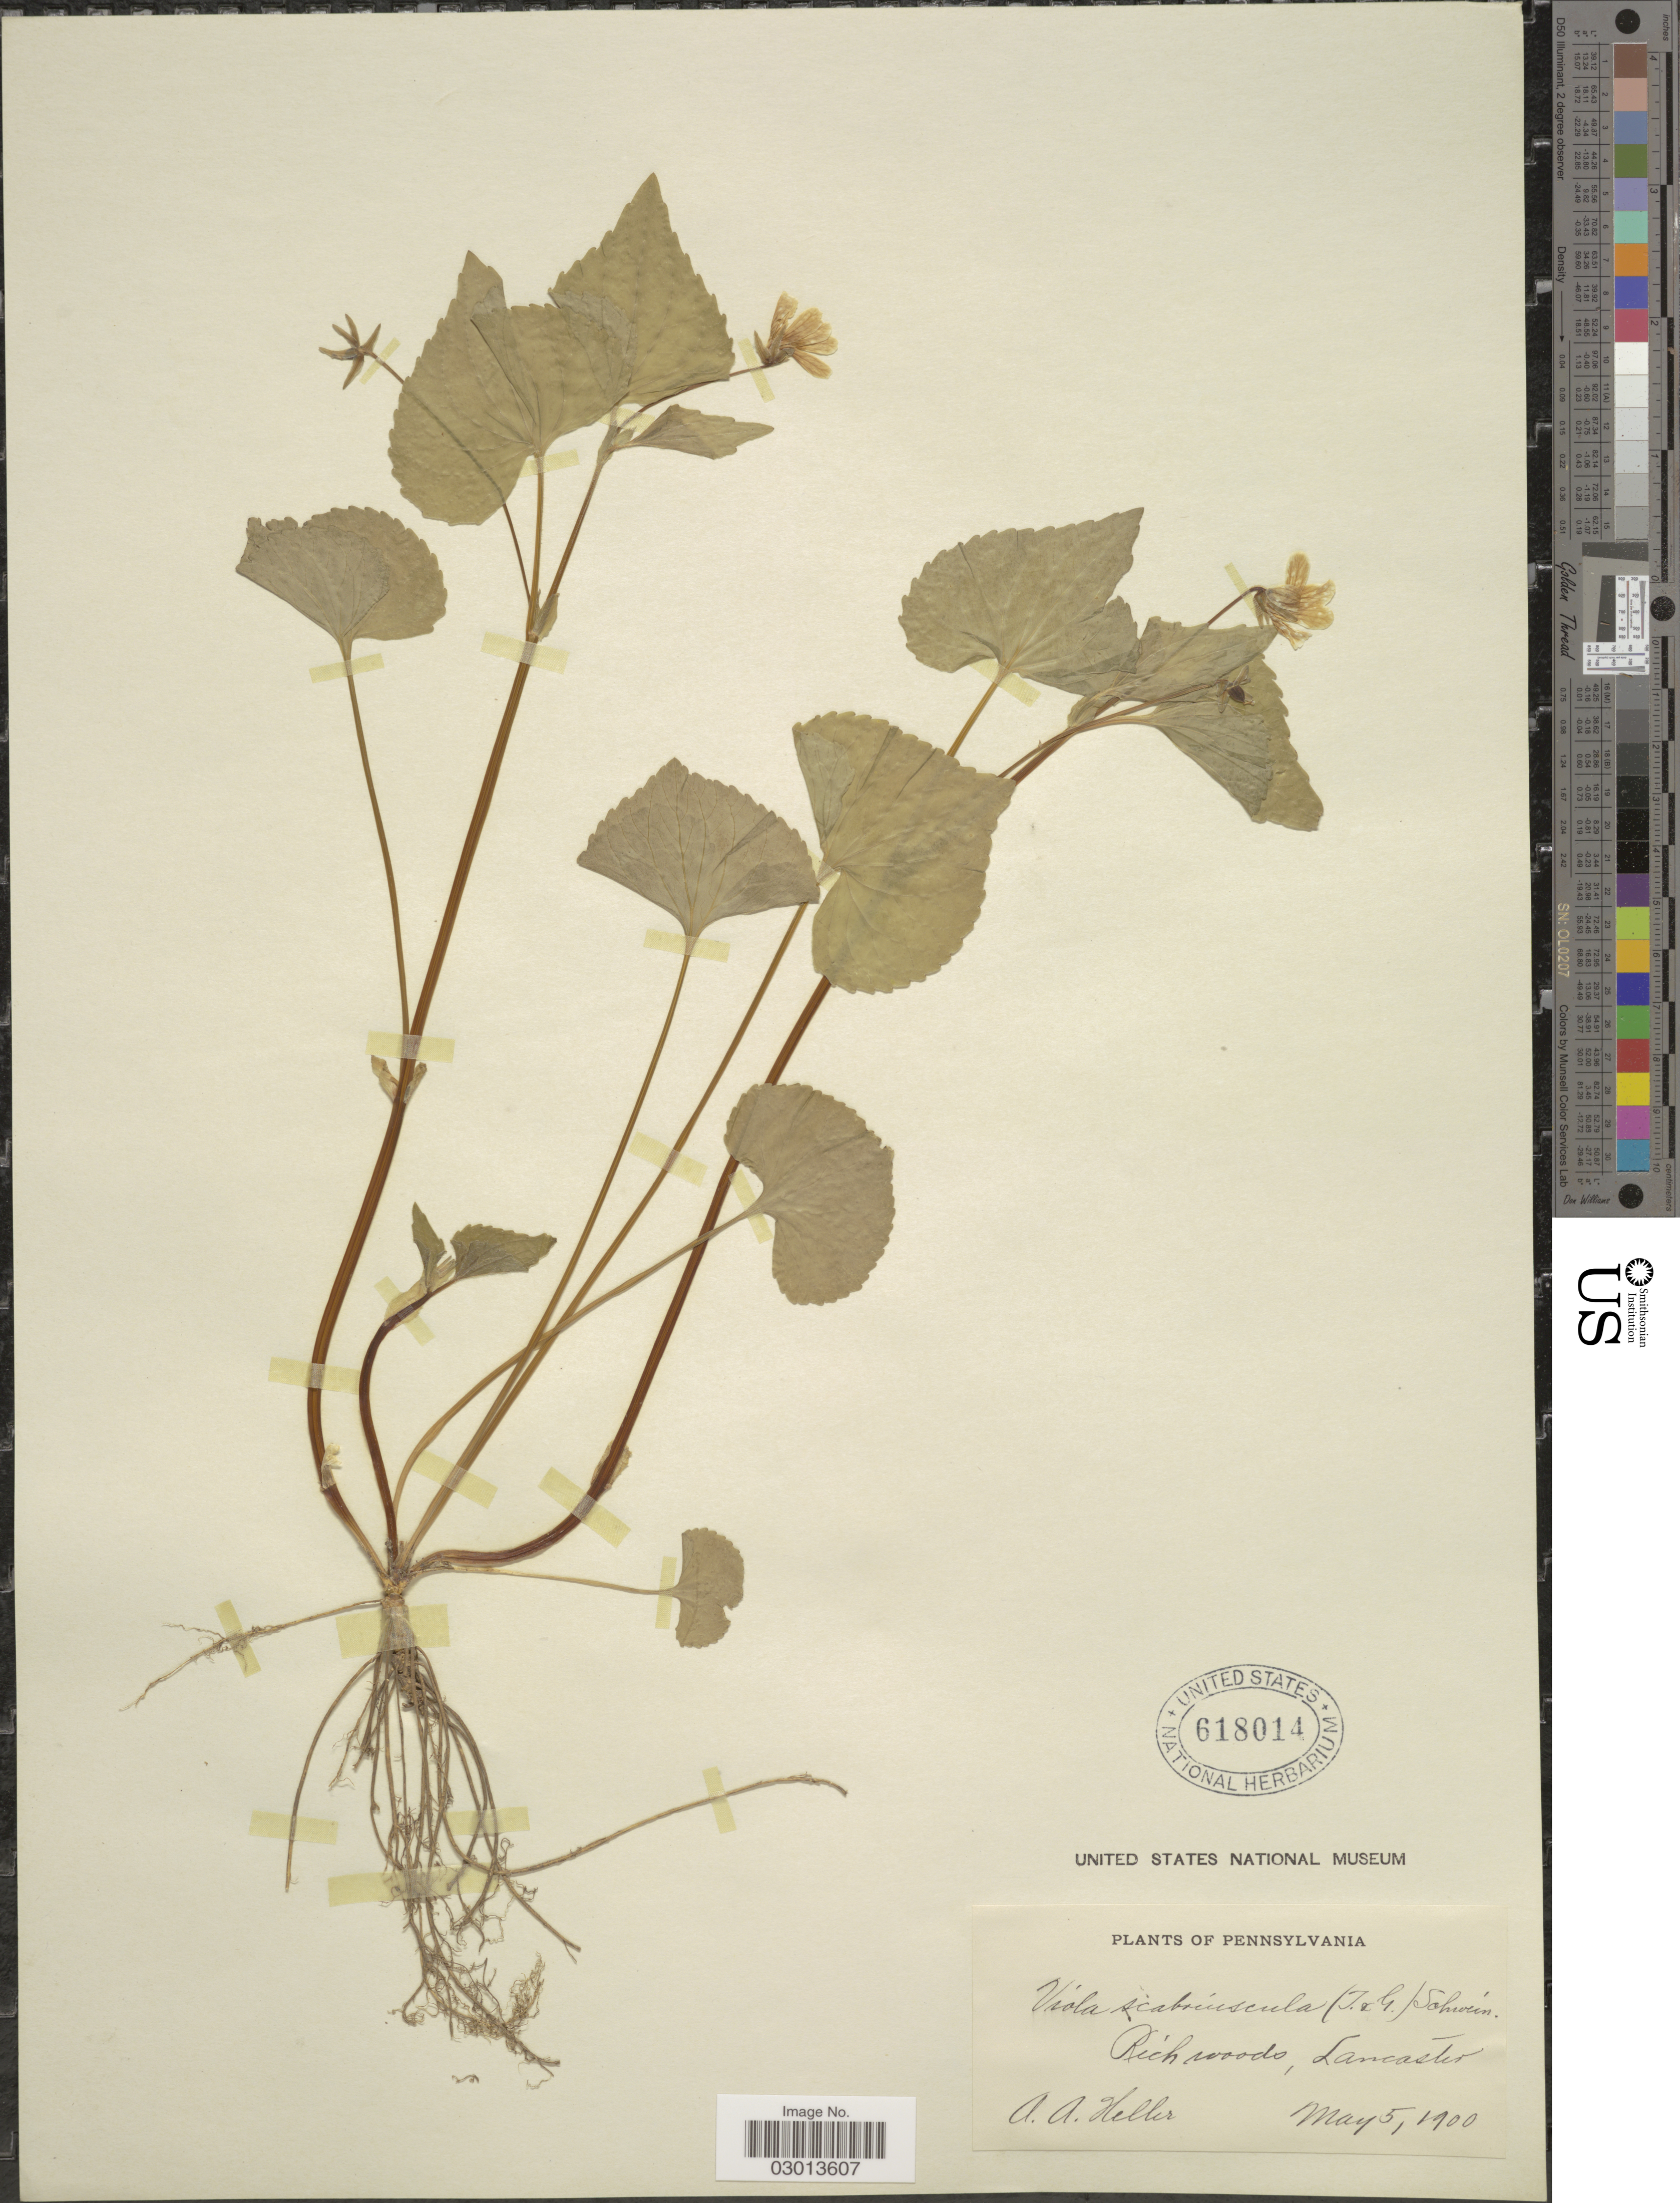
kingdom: Plantae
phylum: Tracheophyta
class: Magnoliopsida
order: Malpighiales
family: Violaceae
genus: Viola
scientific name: Viola pensylvanica var. leiocarpa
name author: (Fernald & Wiegand) Fernald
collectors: A. A. Heller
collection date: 1900-05-05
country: United States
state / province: Pennsylvania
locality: Lancaster.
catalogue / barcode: US 618014